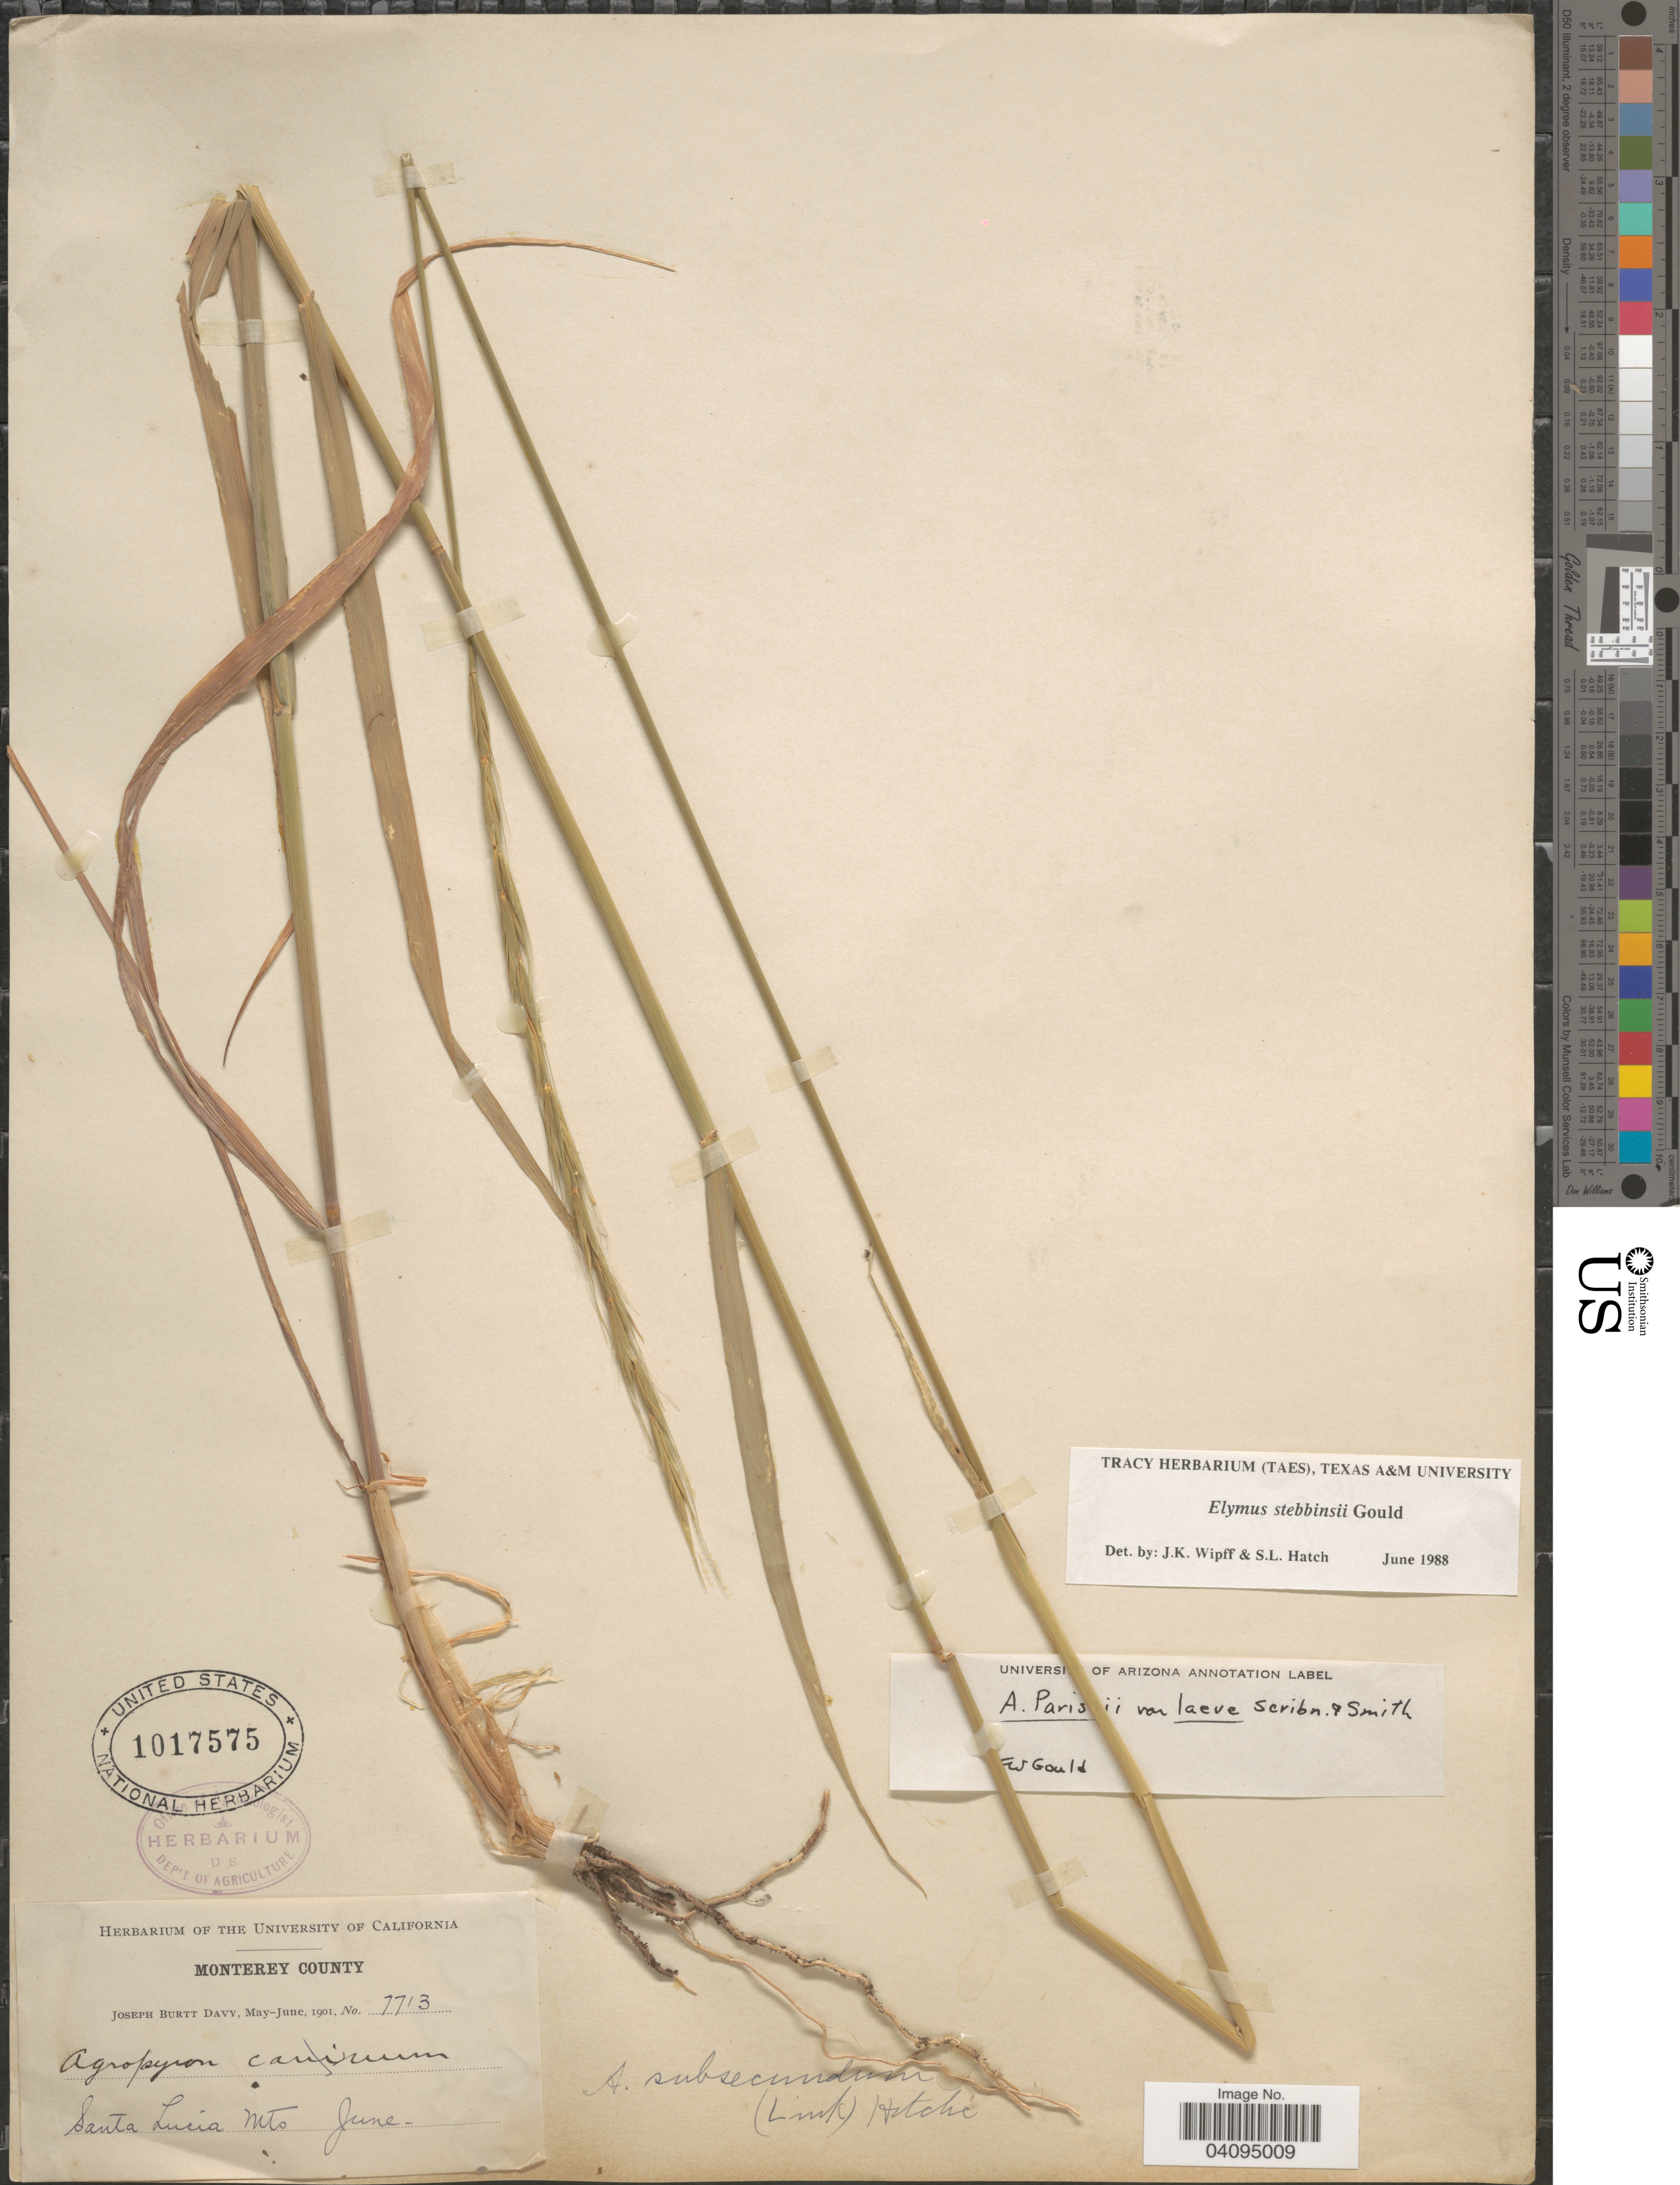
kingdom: Plantae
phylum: Tracheophyta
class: Liliopsida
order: Poales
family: Poaceae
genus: Elymus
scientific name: Elymus stebbinsii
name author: Gould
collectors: J. Burtt Davy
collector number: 7713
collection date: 1901-06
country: United States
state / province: California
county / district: Monterey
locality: Monterey County. Santa Lucia Mts.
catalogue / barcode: US 1017575